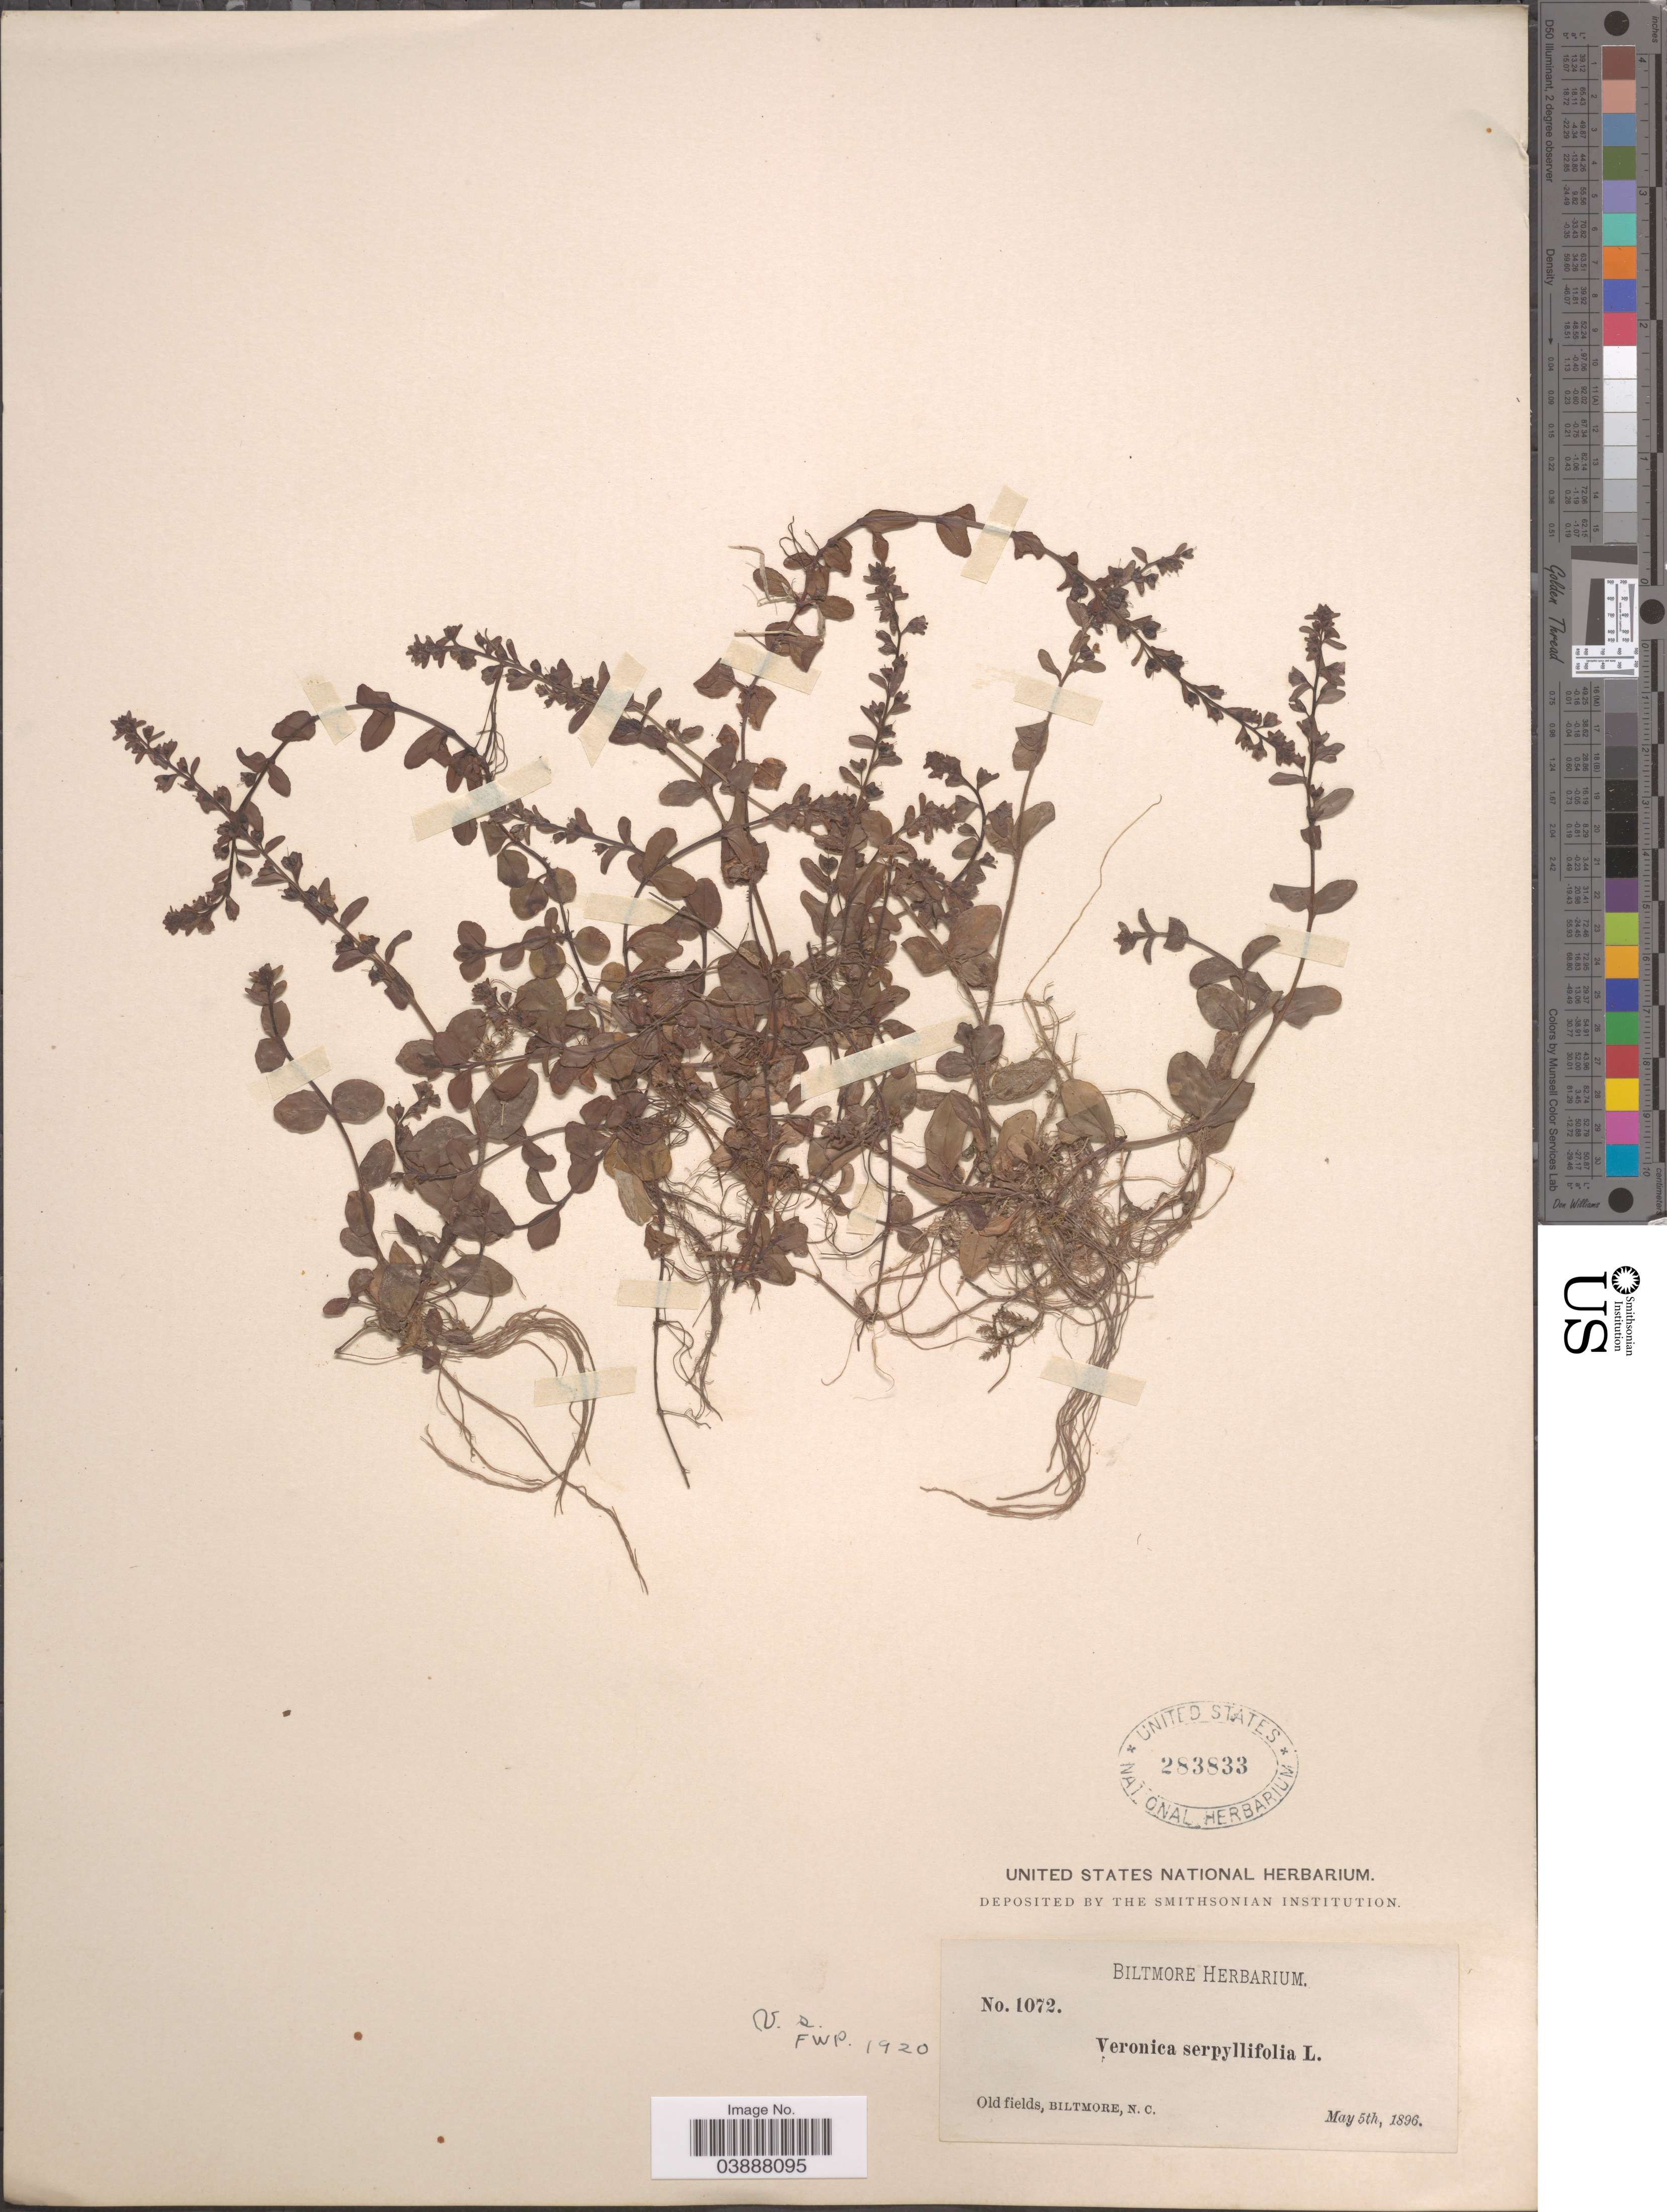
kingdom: Plantae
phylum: Tracheophyta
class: Magnoliopsida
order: Lamiales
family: Plantaginaceae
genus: Veronica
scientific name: Veronica serpyllifolia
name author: L.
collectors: ex herb. Biltmore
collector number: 1072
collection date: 1896-05-05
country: United States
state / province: North Carolina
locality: Old fields, Biltmore.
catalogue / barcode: US 283833